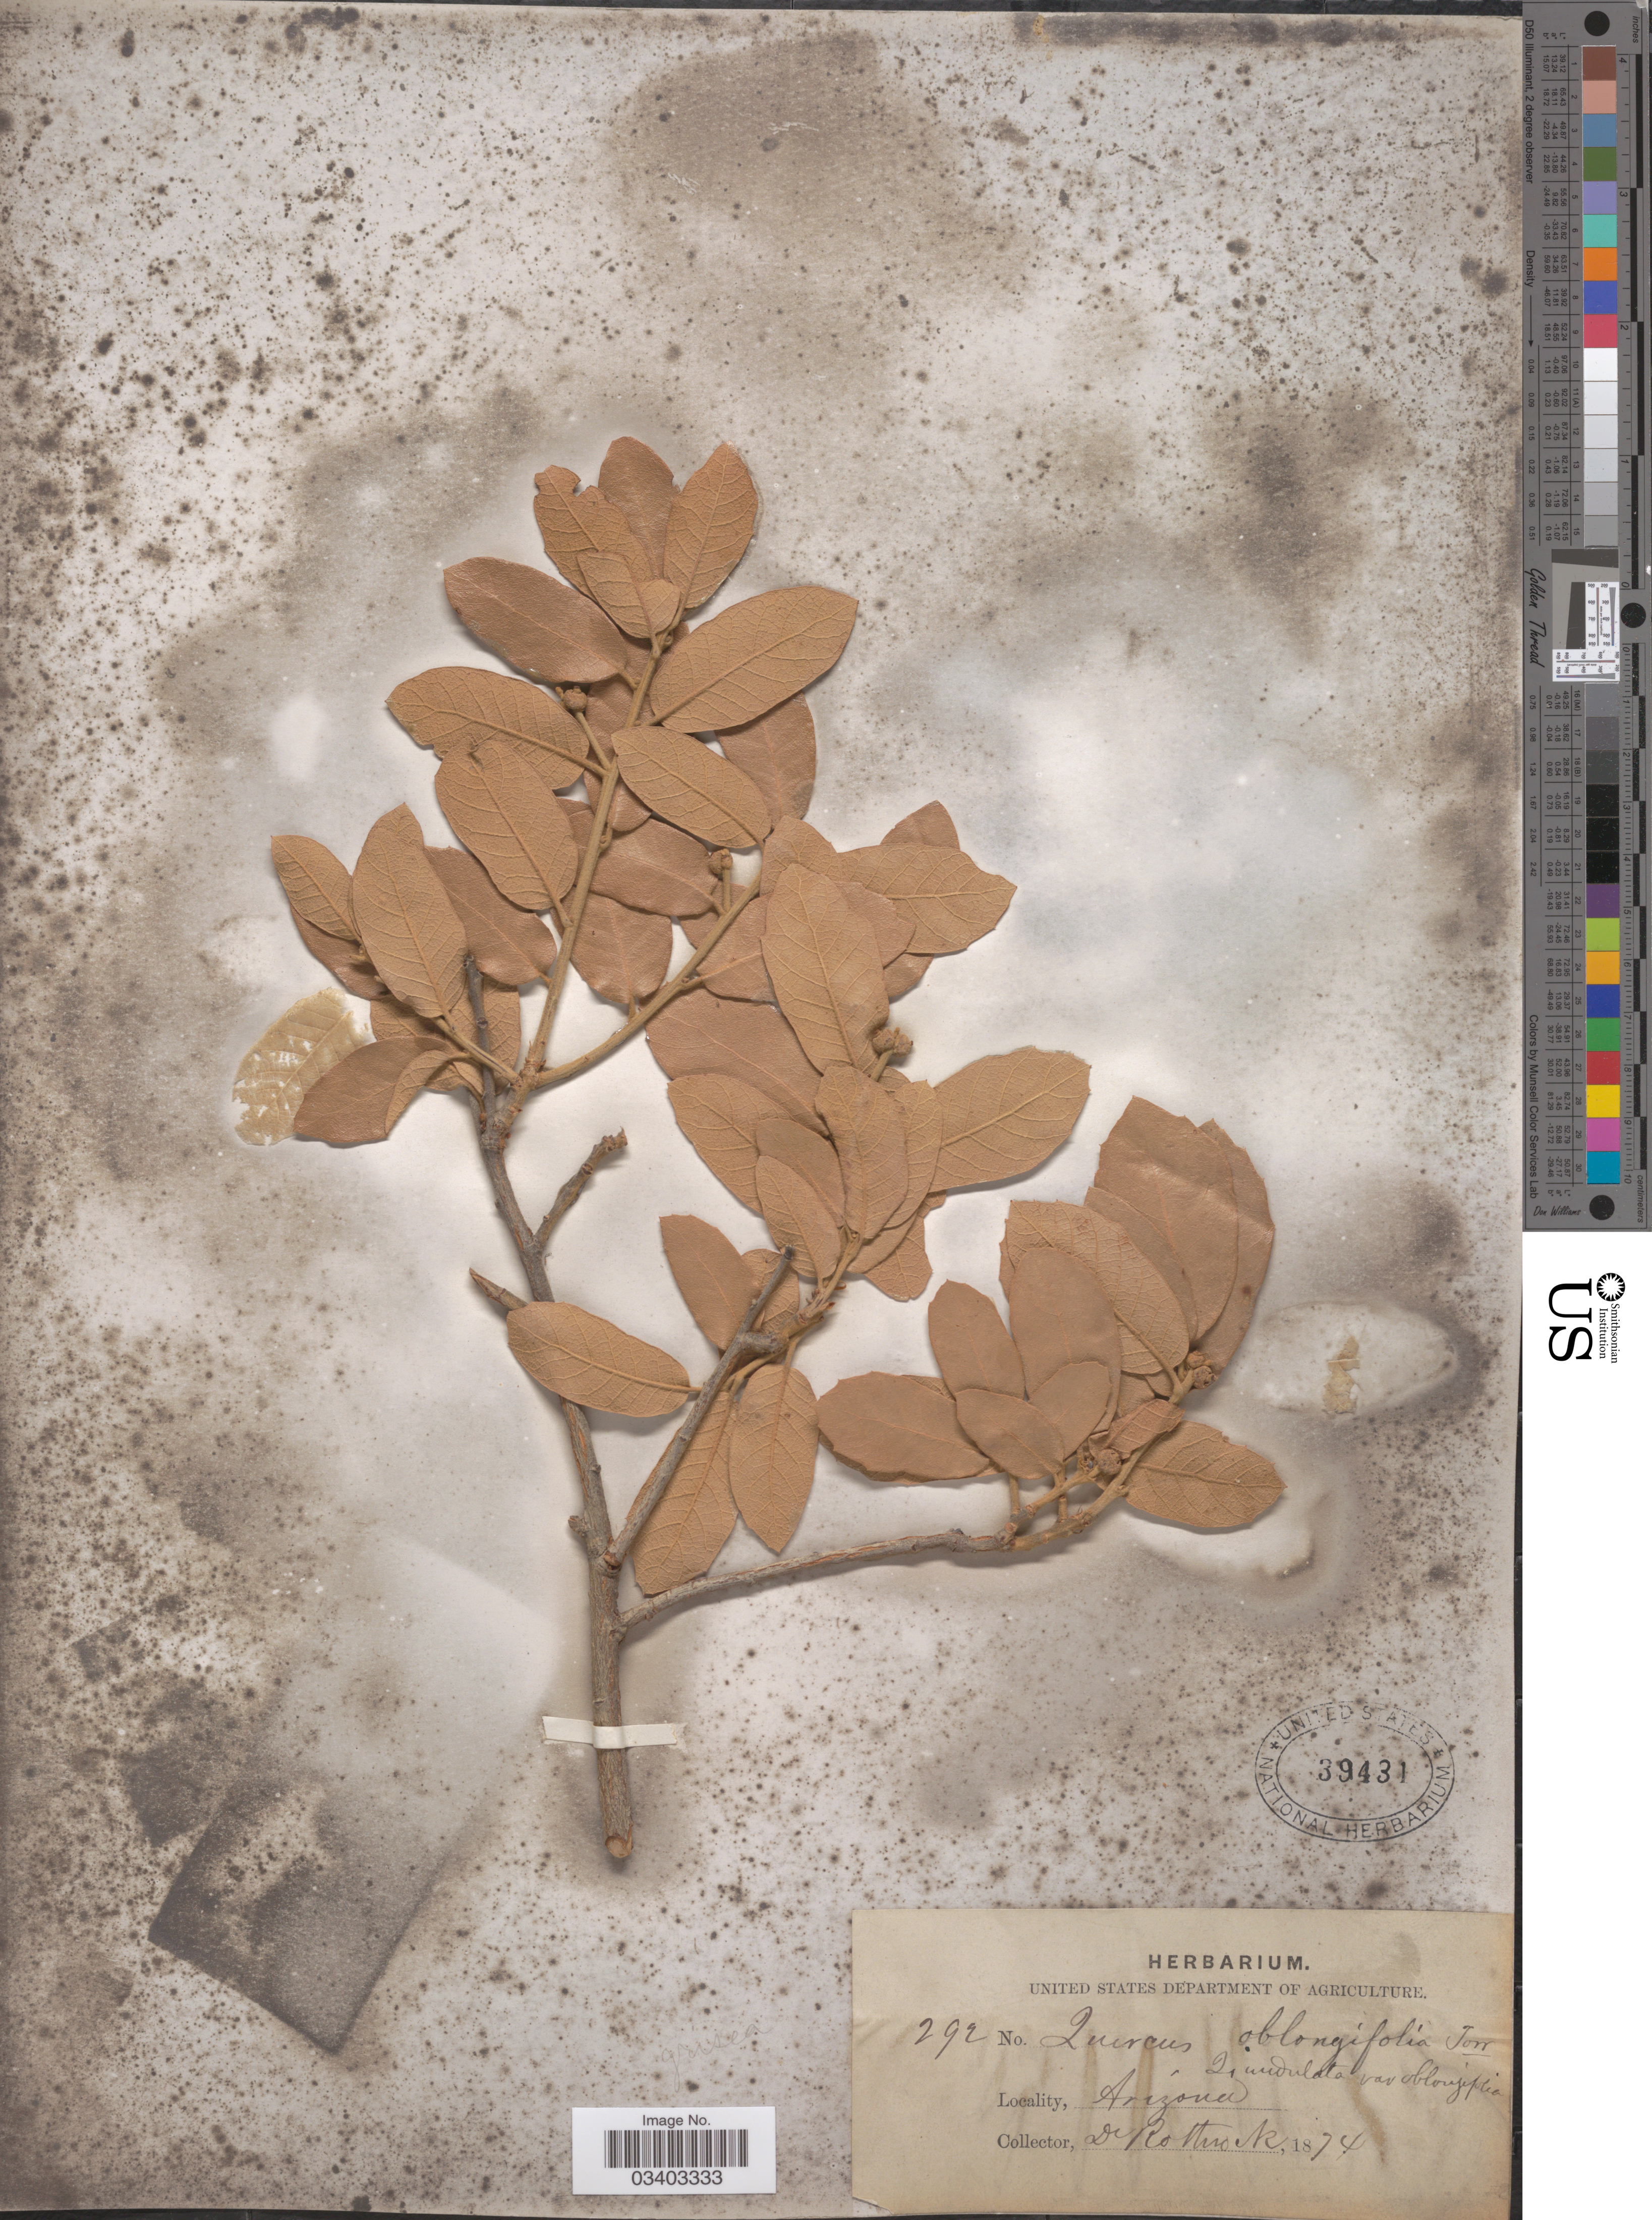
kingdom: Plantae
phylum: Tracheophyta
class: Magnoliopsida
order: Fagales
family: Fagaceae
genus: Quercus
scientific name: Quercus arizonica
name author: Sarg.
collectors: Rothrock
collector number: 292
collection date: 1874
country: United States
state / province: Arizona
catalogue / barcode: US 39431